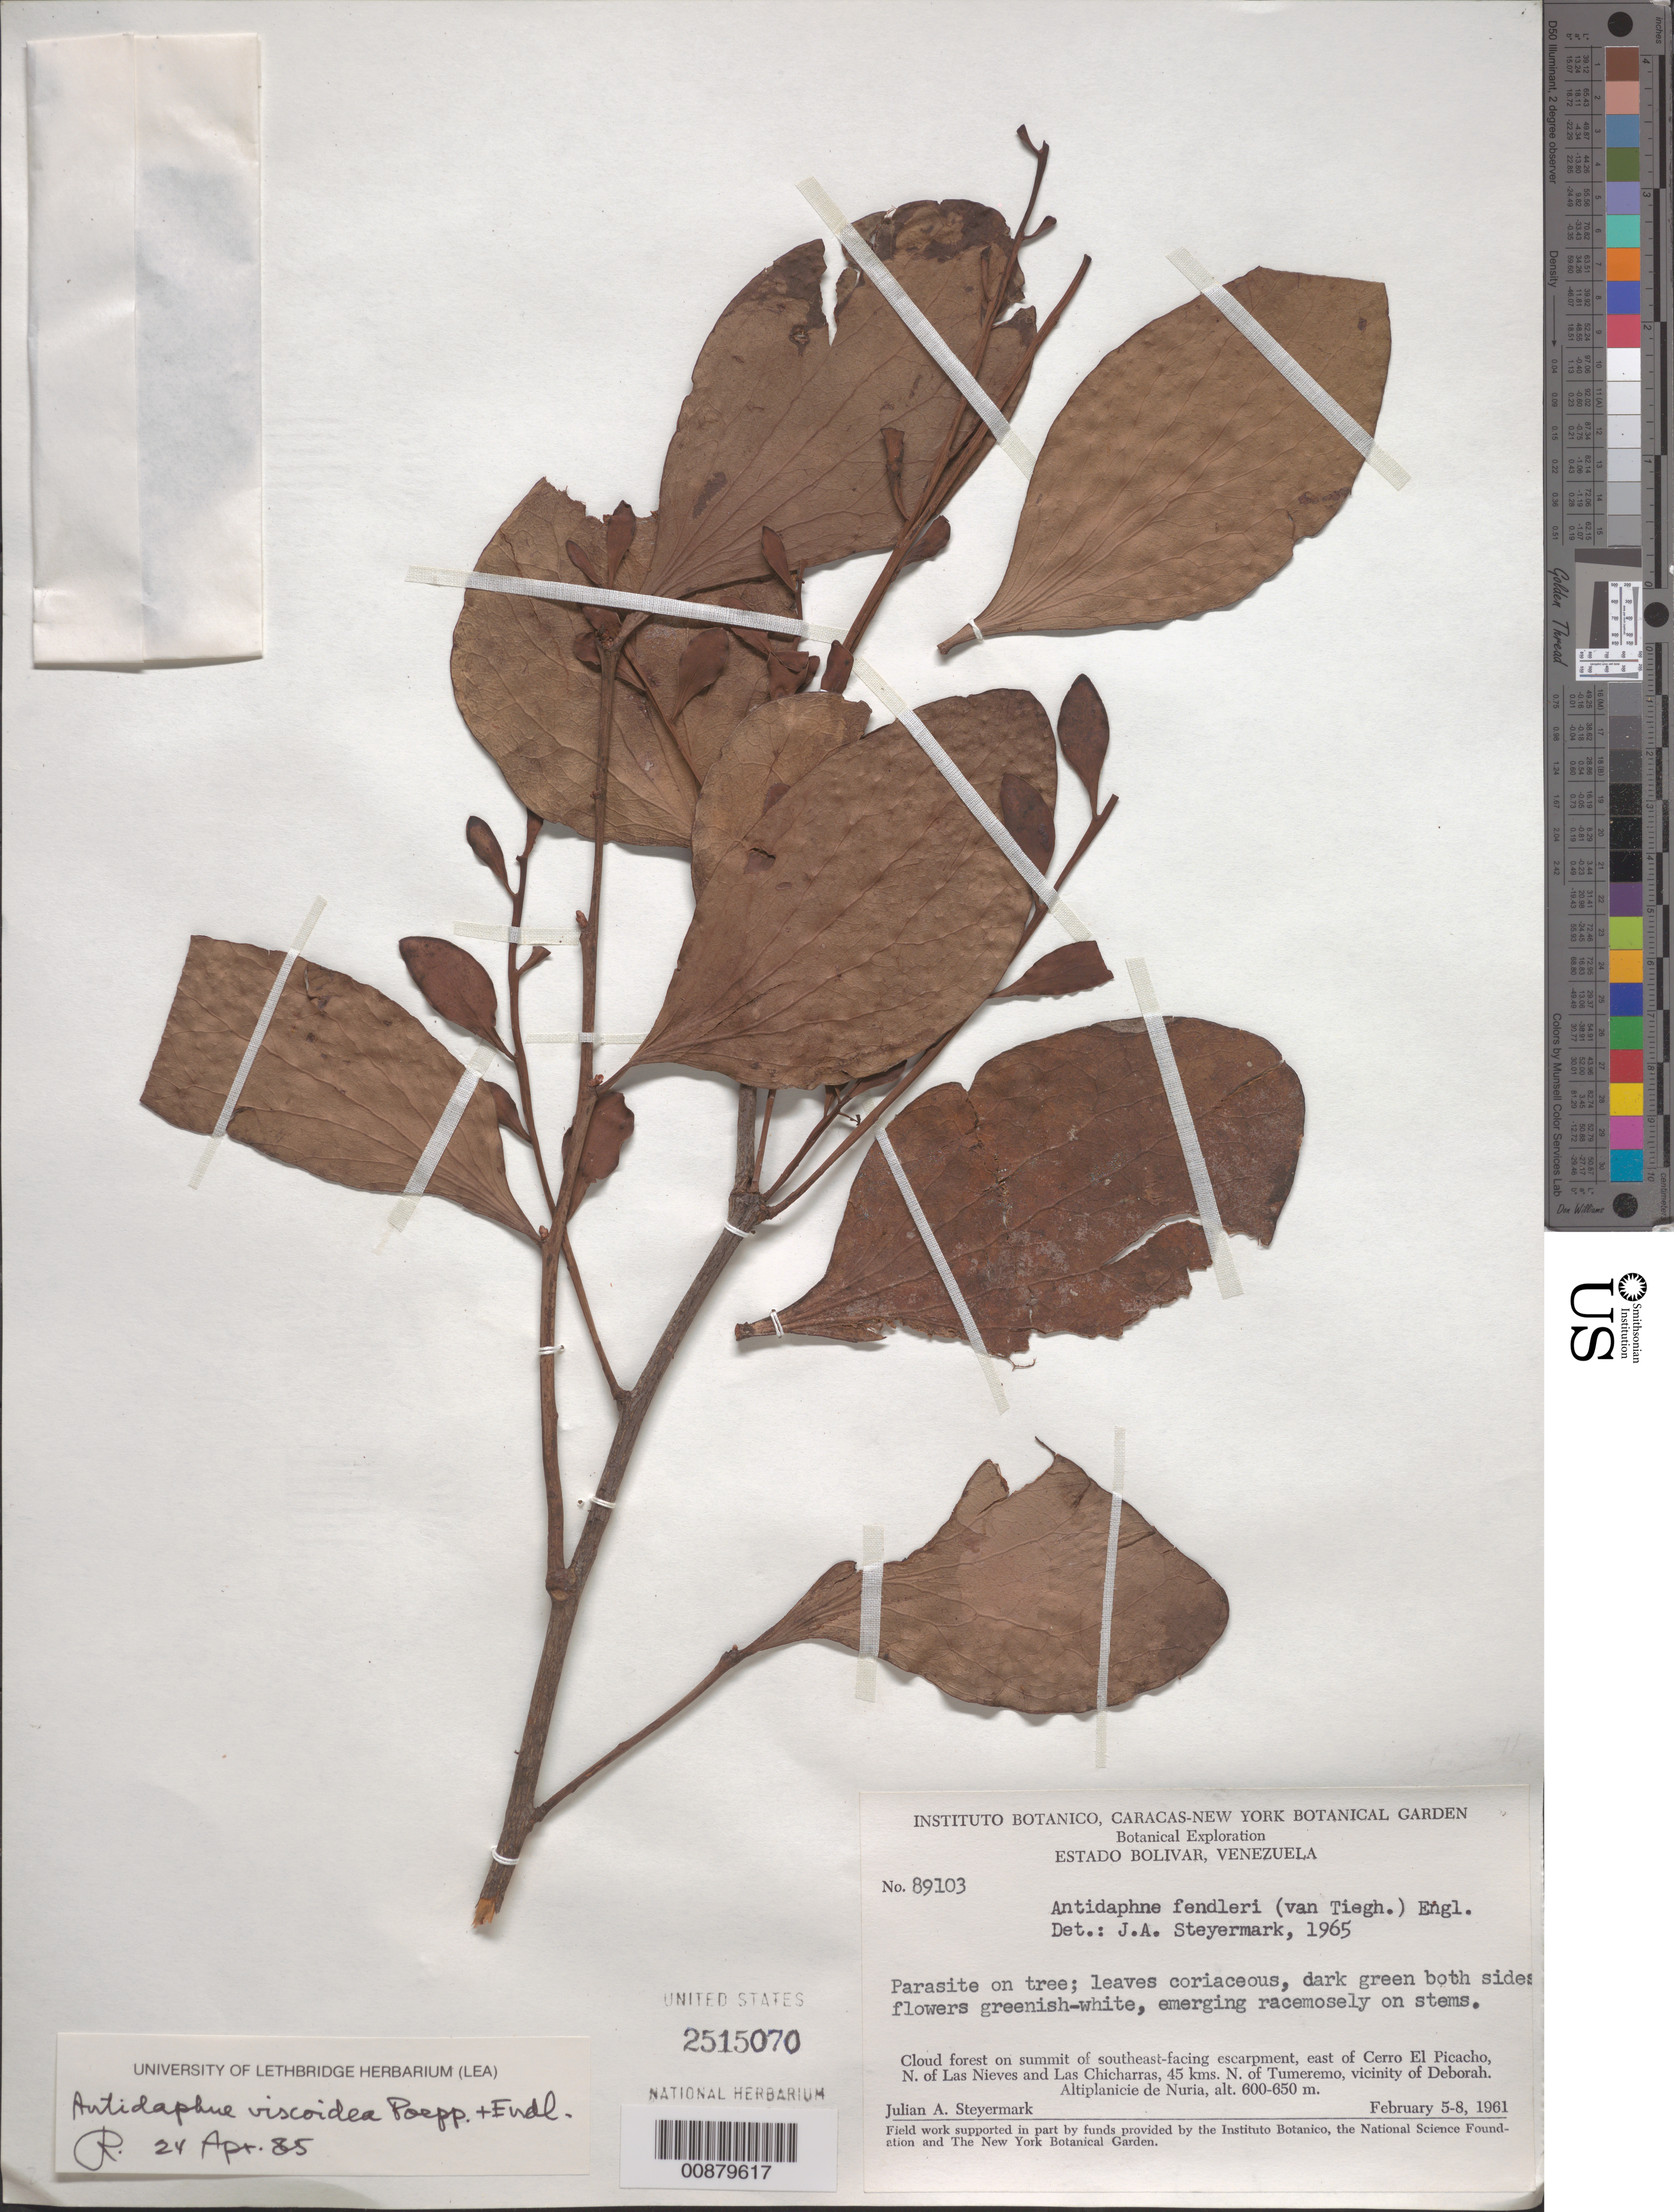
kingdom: Plantae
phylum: Tracheophyta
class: Magnoliopsida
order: Santalales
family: Santalaceae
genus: Antidaphne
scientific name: Antidaphne viscoidea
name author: Poepp. & Endl.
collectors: J. Steyermark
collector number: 89103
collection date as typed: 5-Feb-61 to 8-Feb-61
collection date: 1961-02-05/1961-02-08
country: Venezuela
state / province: Bolívar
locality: Cerro El Picacho, N of Las Nieves & Las Chicharras, 45 km N of Tumeremo, vic of Deborah, Altiplanicie de Nuria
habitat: Cloud forest on summit of SE facing escarpment; on tree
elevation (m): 600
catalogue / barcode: US 2515070